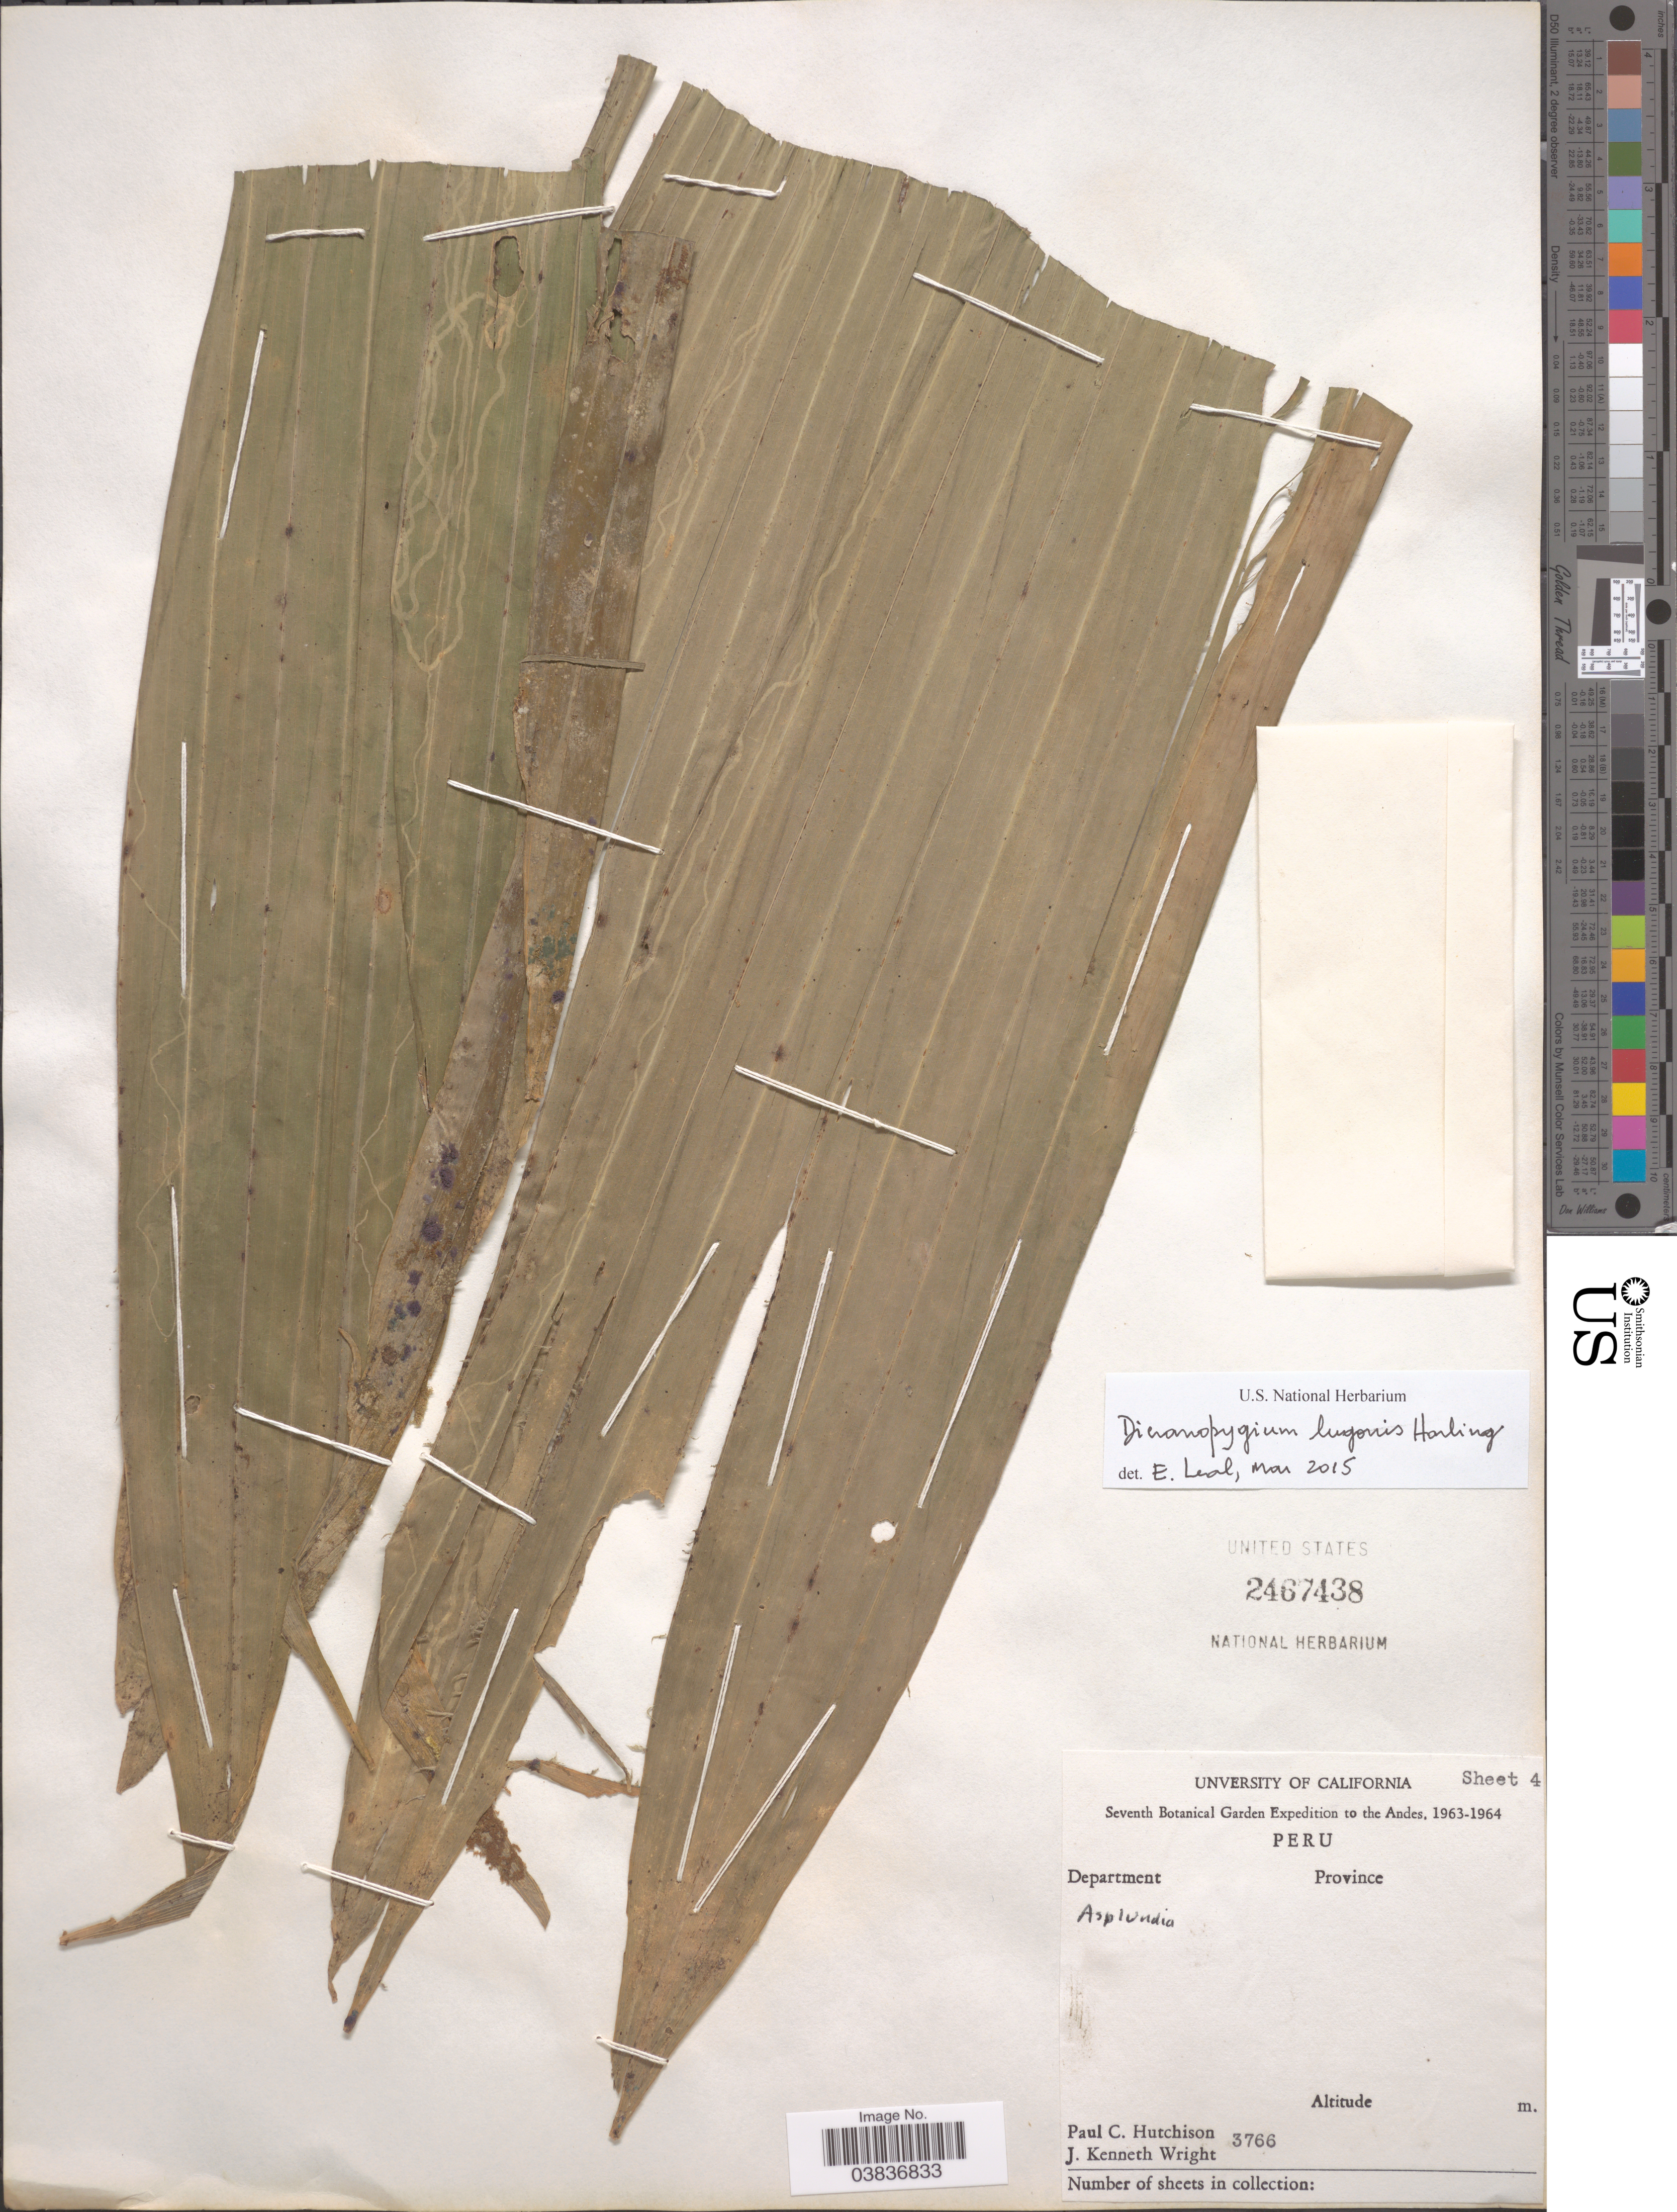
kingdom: Plantae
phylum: Tracheophyta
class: Liliopsida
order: Pandanales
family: Cyclanthaceae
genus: Dicranopygium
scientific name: Dicranopygium lugonis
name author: Harling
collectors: P. C. Hutchison & J. K. Wright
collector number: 3766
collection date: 1963/1964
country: Peru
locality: Andes.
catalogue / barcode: US 2467438